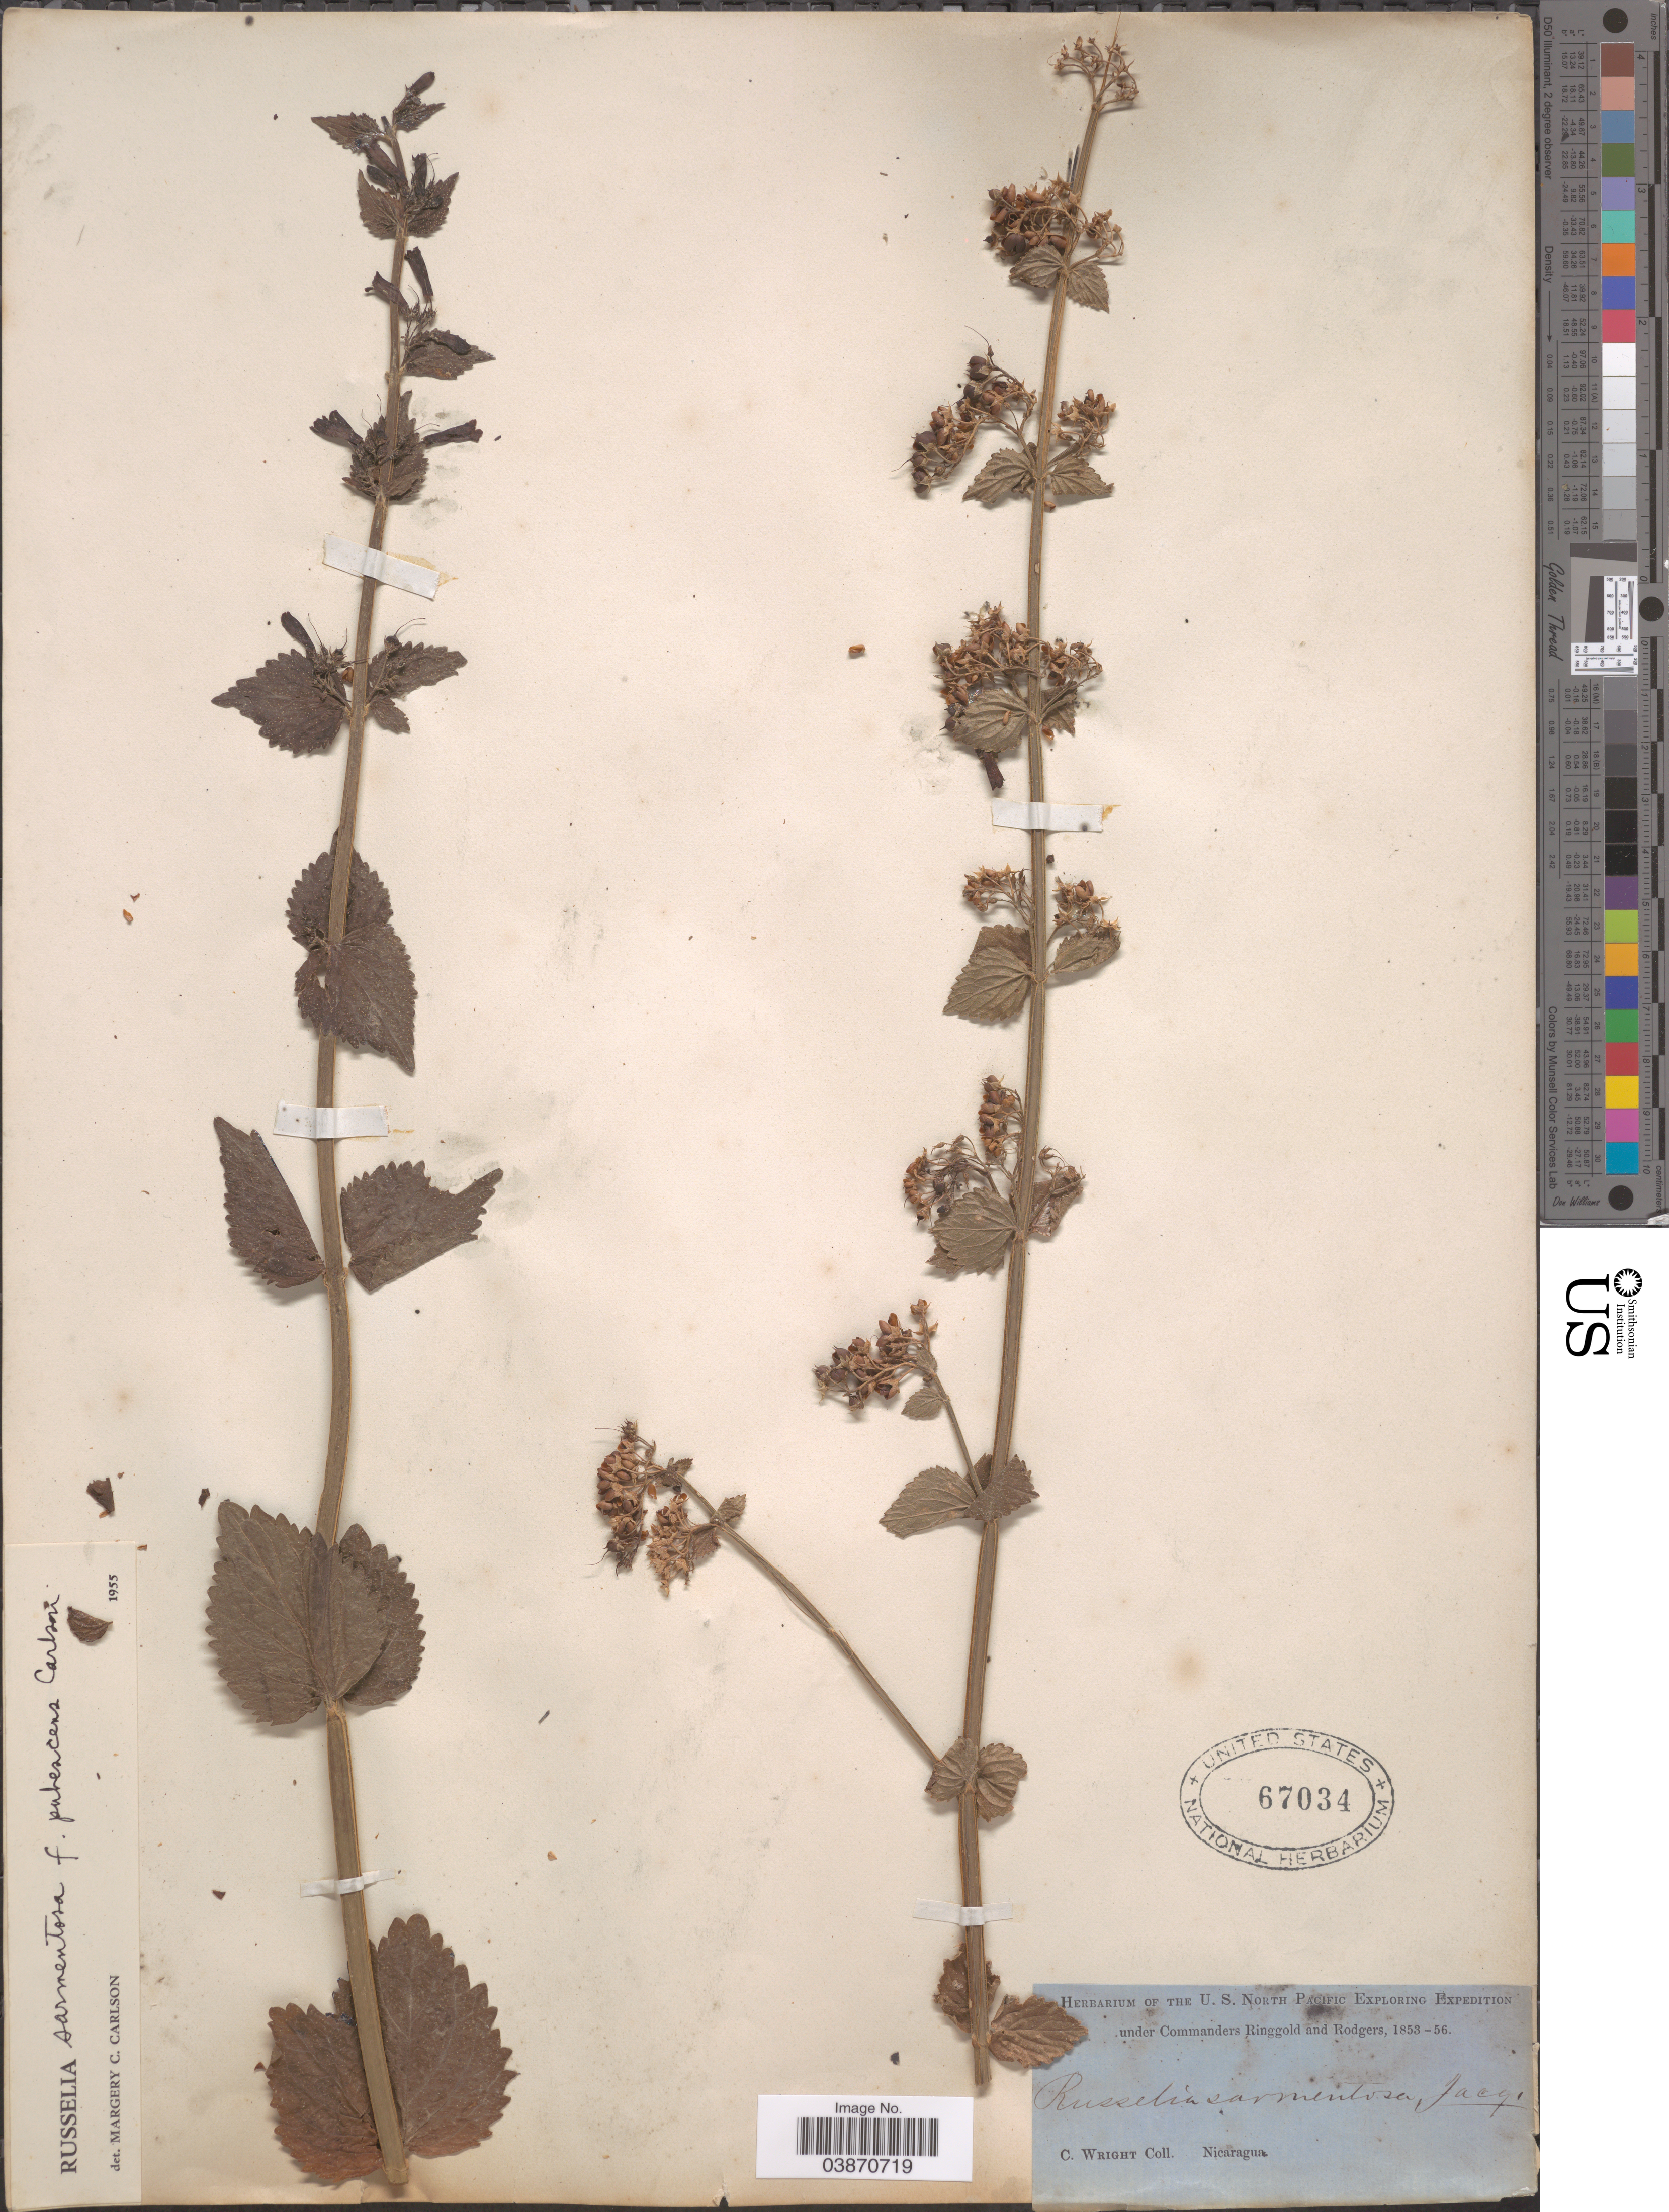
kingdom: Plantae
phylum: Tracheophyta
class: Magnoliopsida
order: Lamiales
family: Plantaginaceae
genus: Russelia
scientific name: Russelia sarmentosa f. pubescens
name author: Carlson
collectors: C. Wright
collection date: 1853/1856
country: Nicaragua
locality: U. S. North Pacific Exploring. [unsure placement]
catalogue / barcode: US 67034